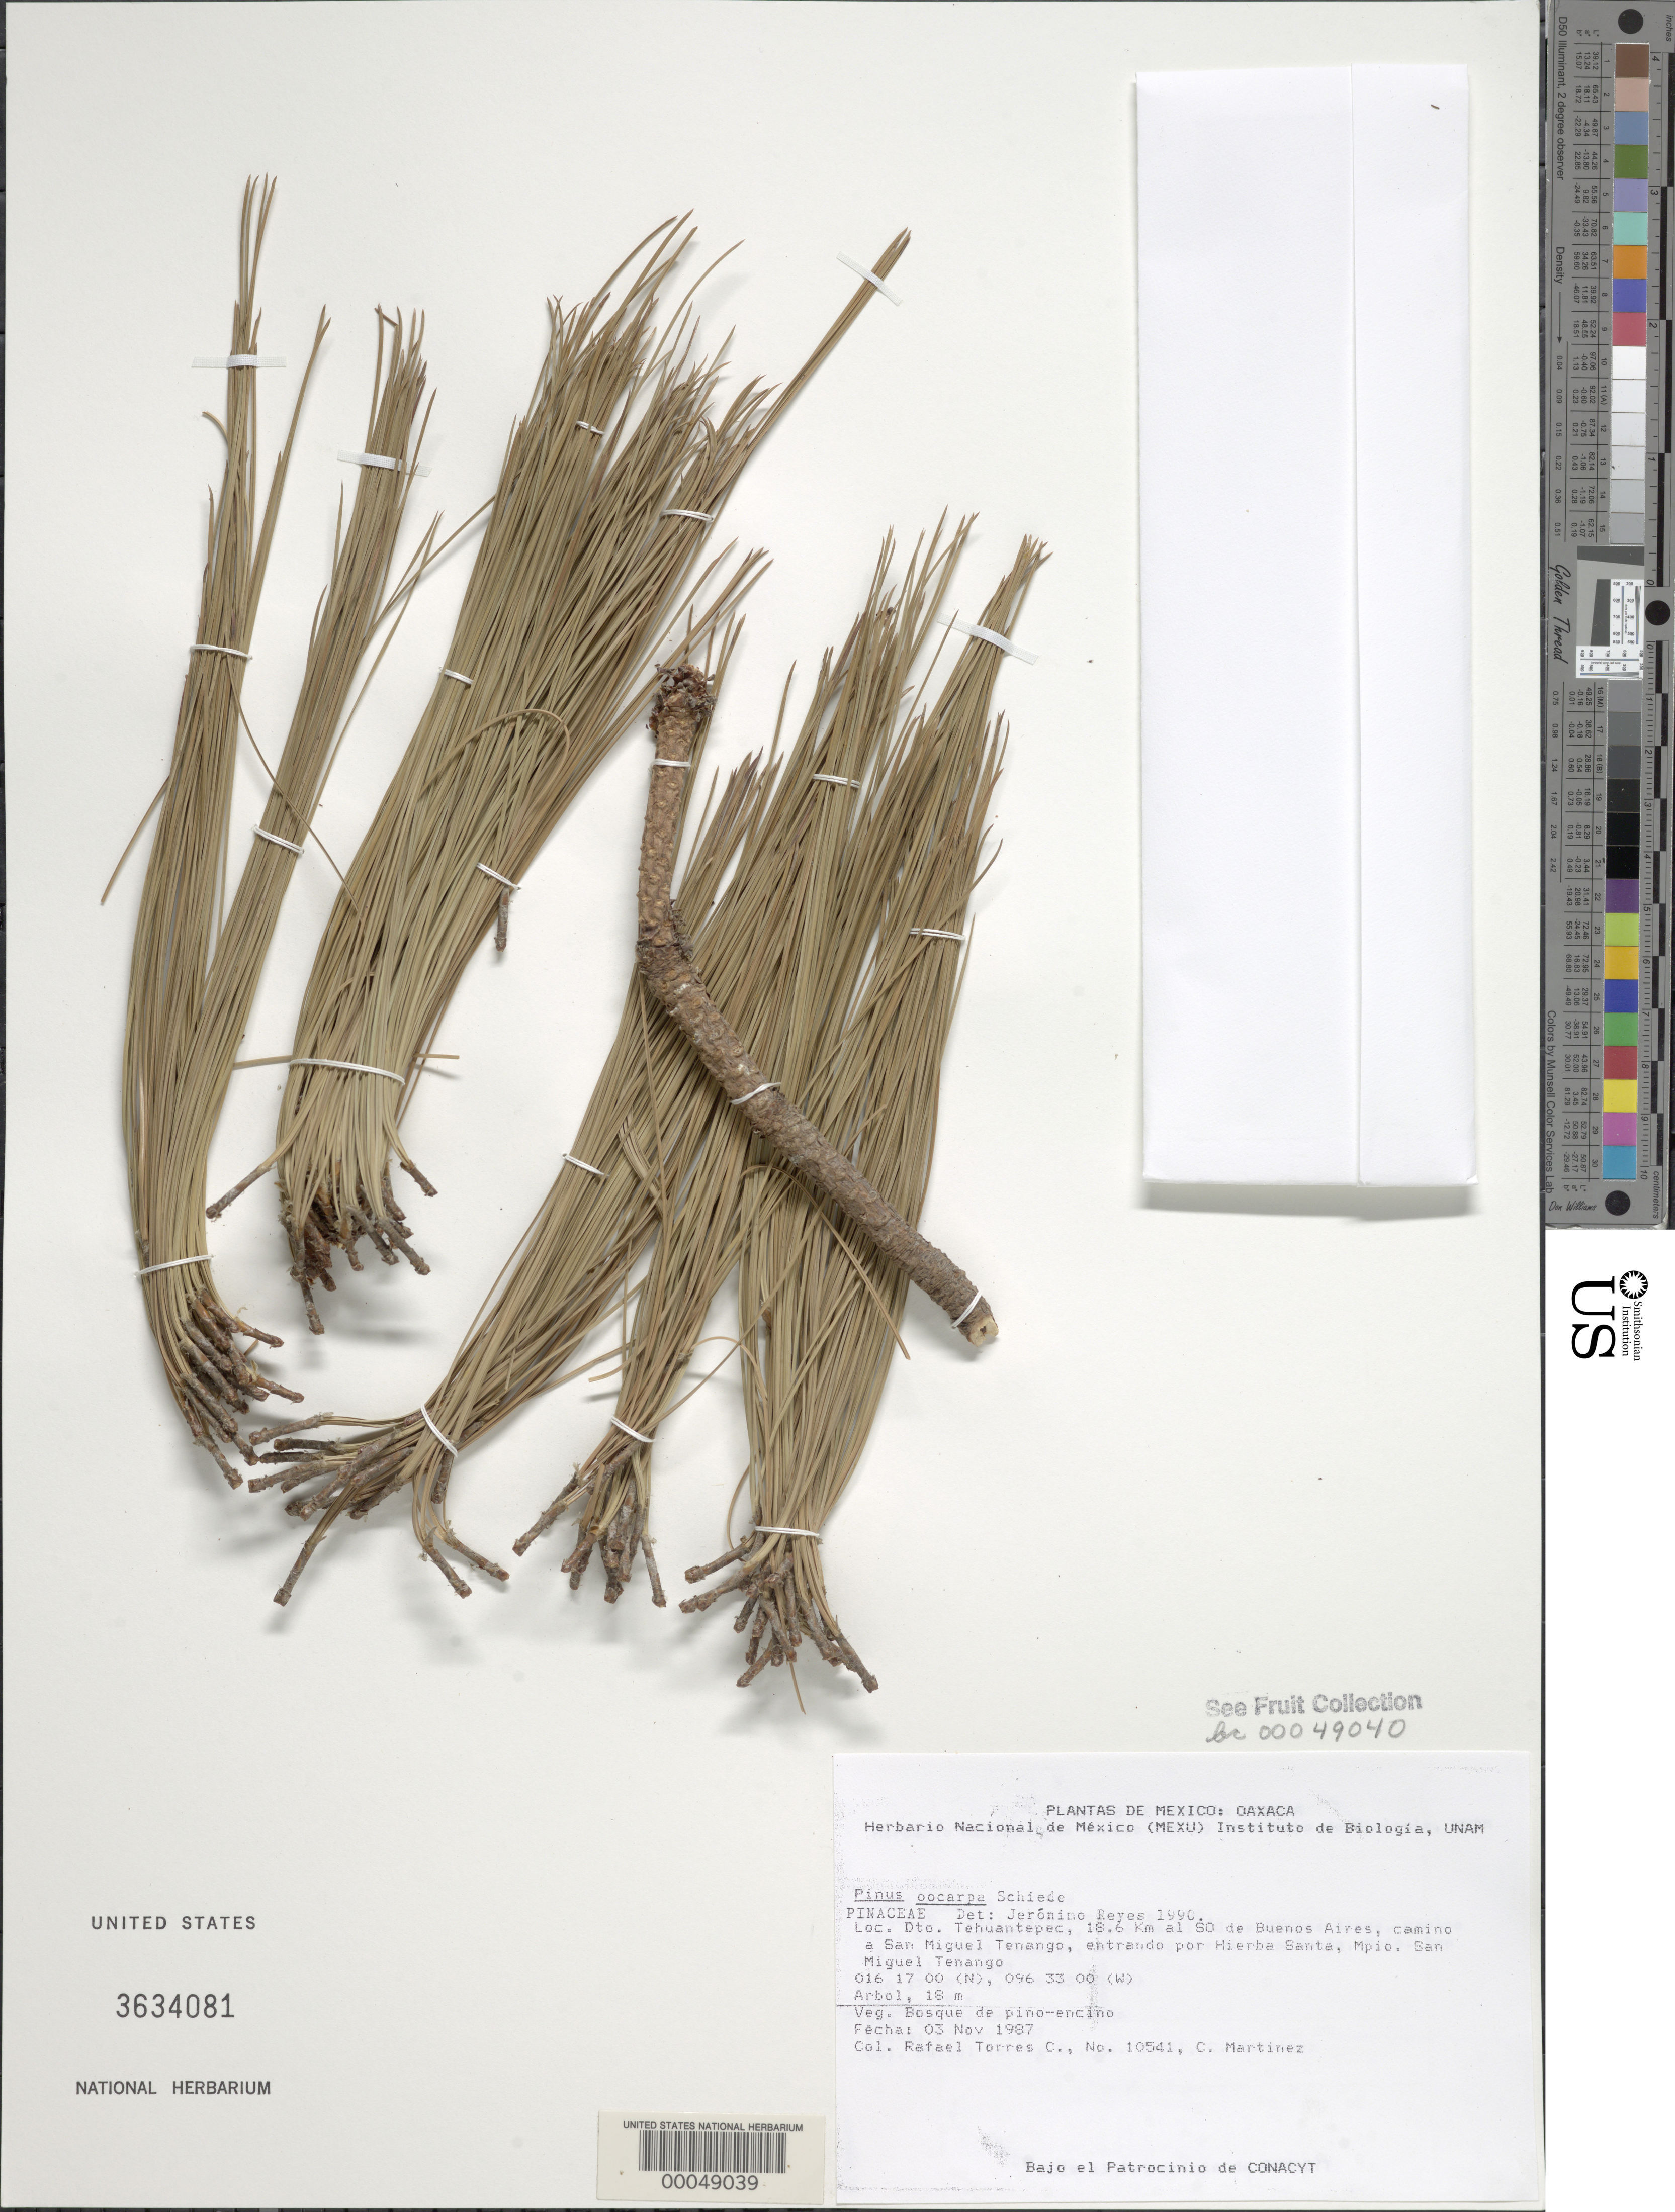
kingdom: Plantae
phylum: Tracheophyta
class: Pinopsida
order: Pinales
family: Pinaceae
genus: Pinus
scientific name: Pinus oocarpa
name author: Schiede ex Schltdl.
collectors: R. Torres C. & C. Martínez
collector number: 10541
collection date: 1987-11-03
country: Mexico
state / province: Oaxaca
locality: Loc. Dto. Tehuantepec, 18.6 km al SO de Buenos Aires, camino a San Miguel Tenango, entrando por Hierba Santa, Mpio. San Migue Tenango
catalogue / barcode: US 3634081